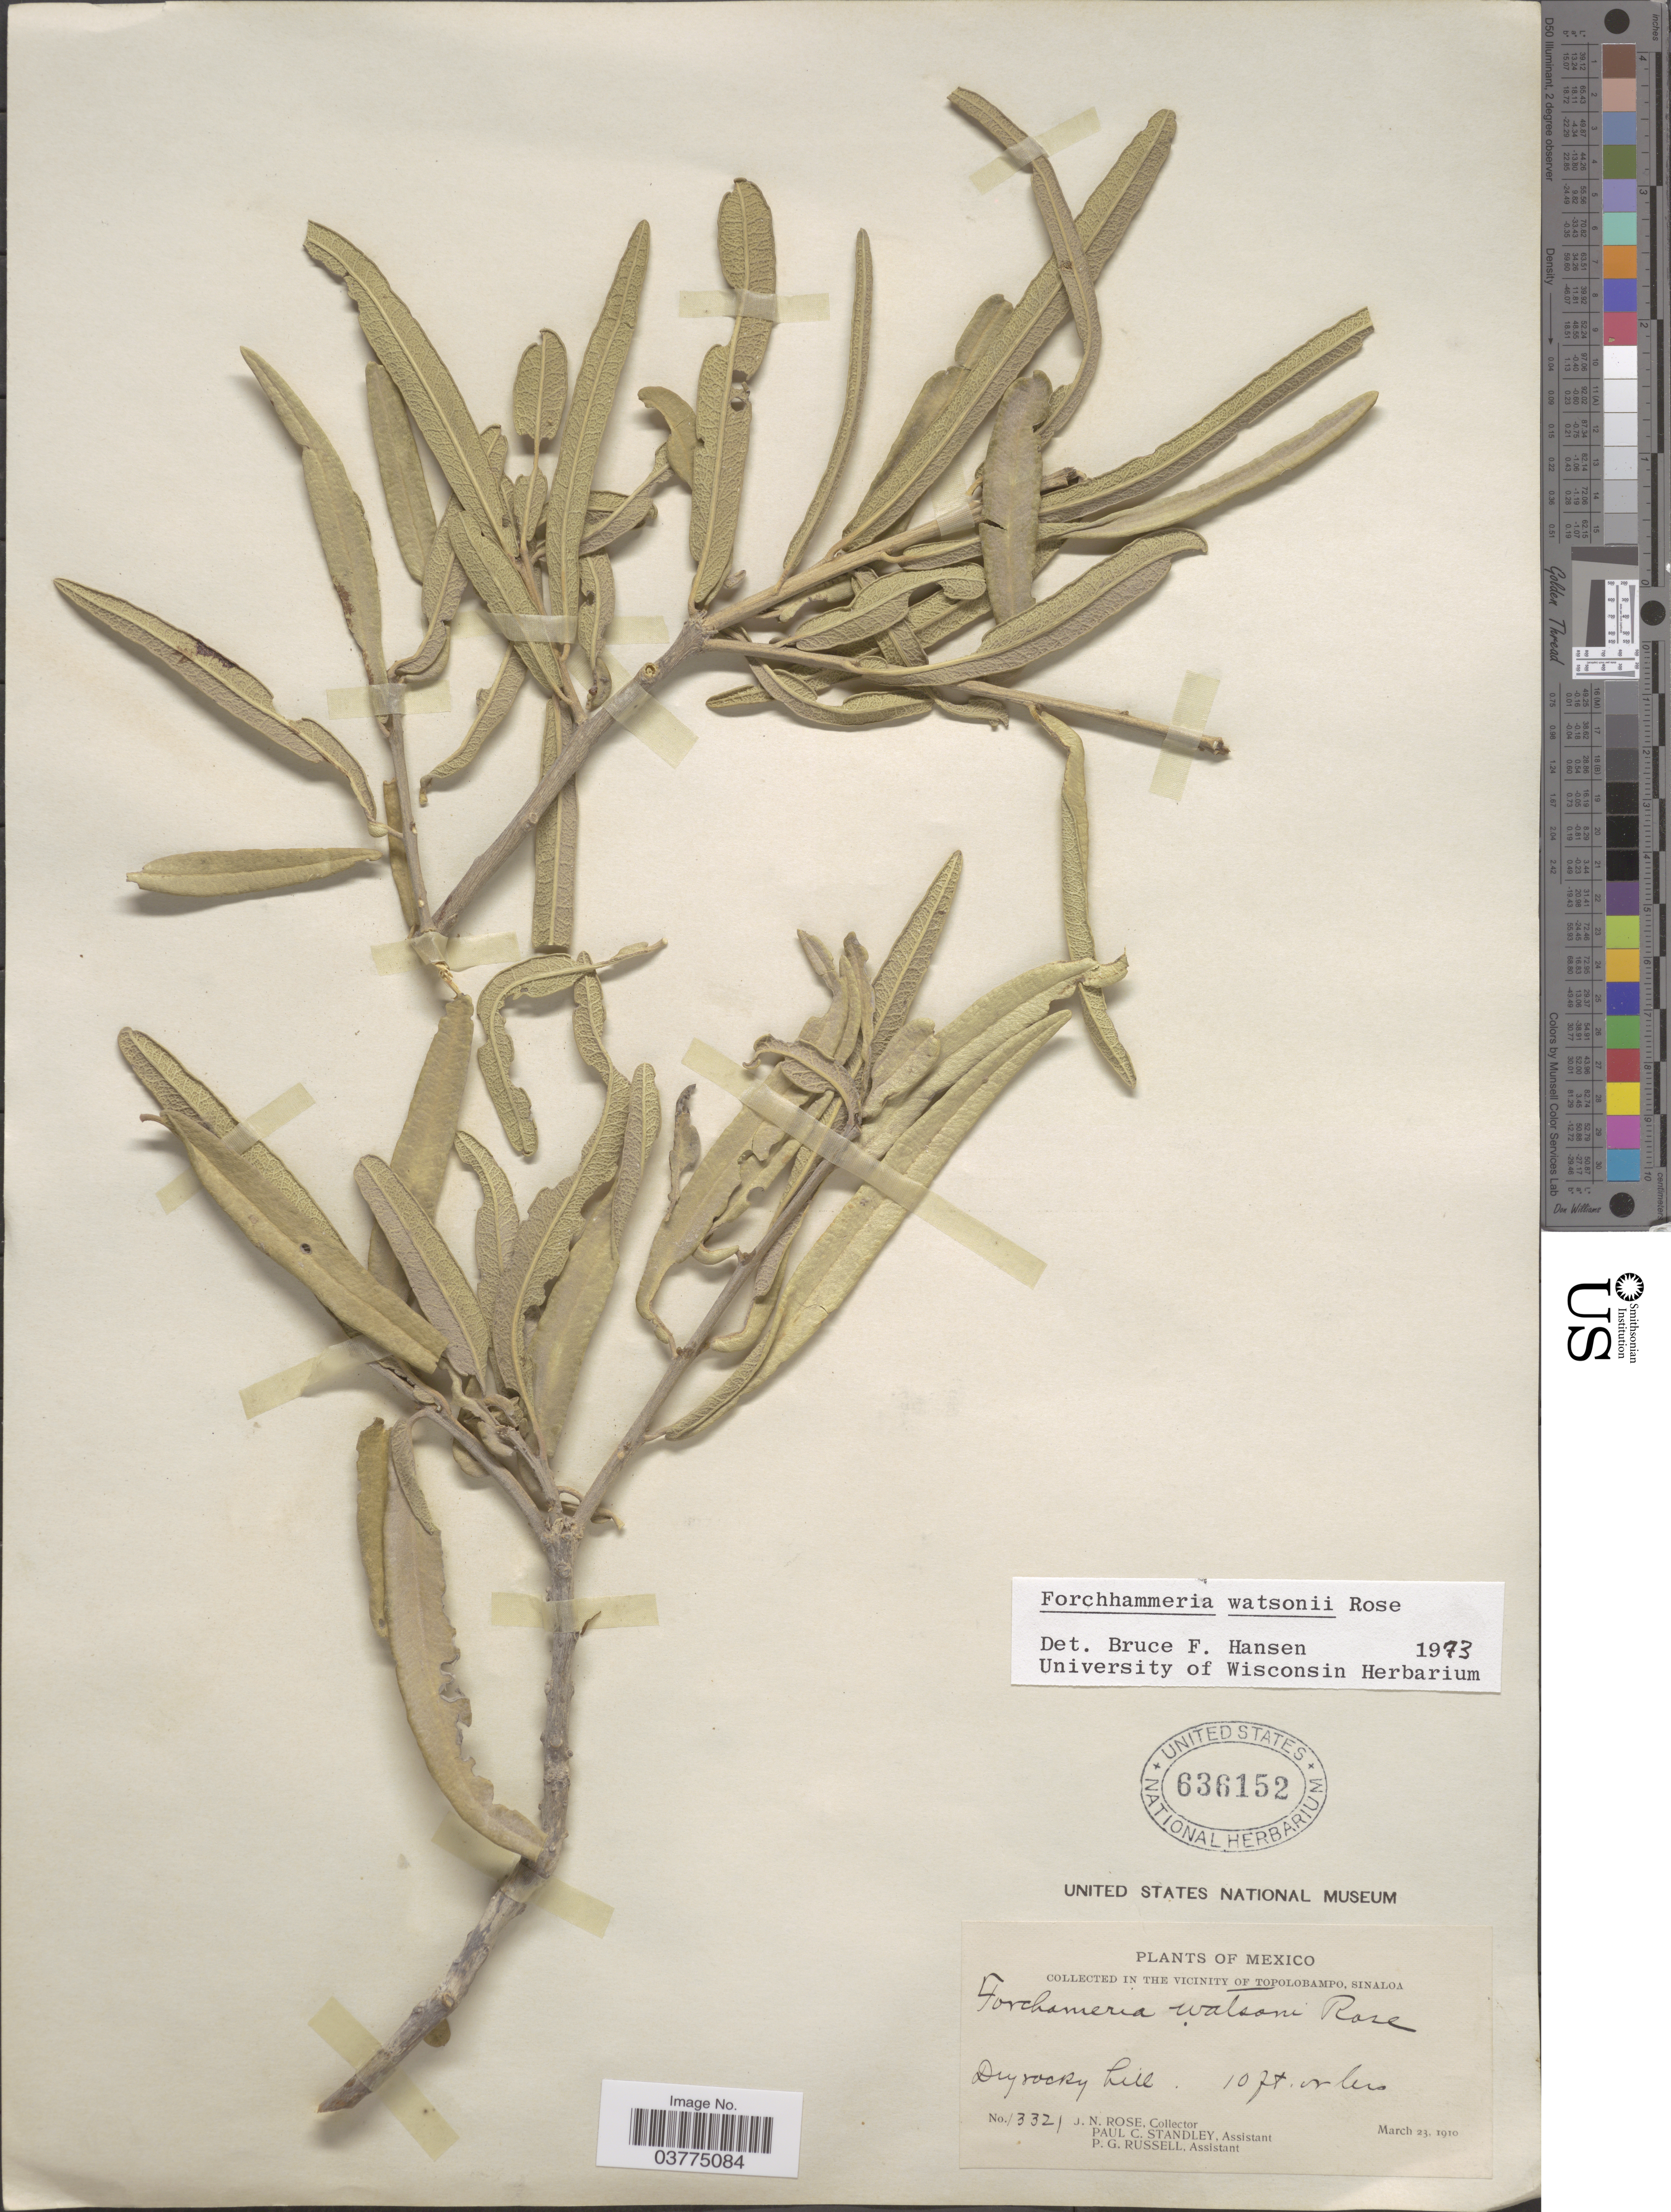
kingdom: Plantae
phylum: Tracheophyta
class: Magnoliopsida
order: Brassicales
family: Stixaceae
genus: Forchhammeria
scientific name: Forchhammeria watsonii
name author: Rose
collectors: J. N. Rose, P. C. Standley & P. G. Russell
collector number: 13321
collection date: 1910-03-23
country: Mexico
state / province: Sinaloa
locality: In the vicinity of Topolobampo.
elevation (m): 3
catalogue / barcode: US 636152